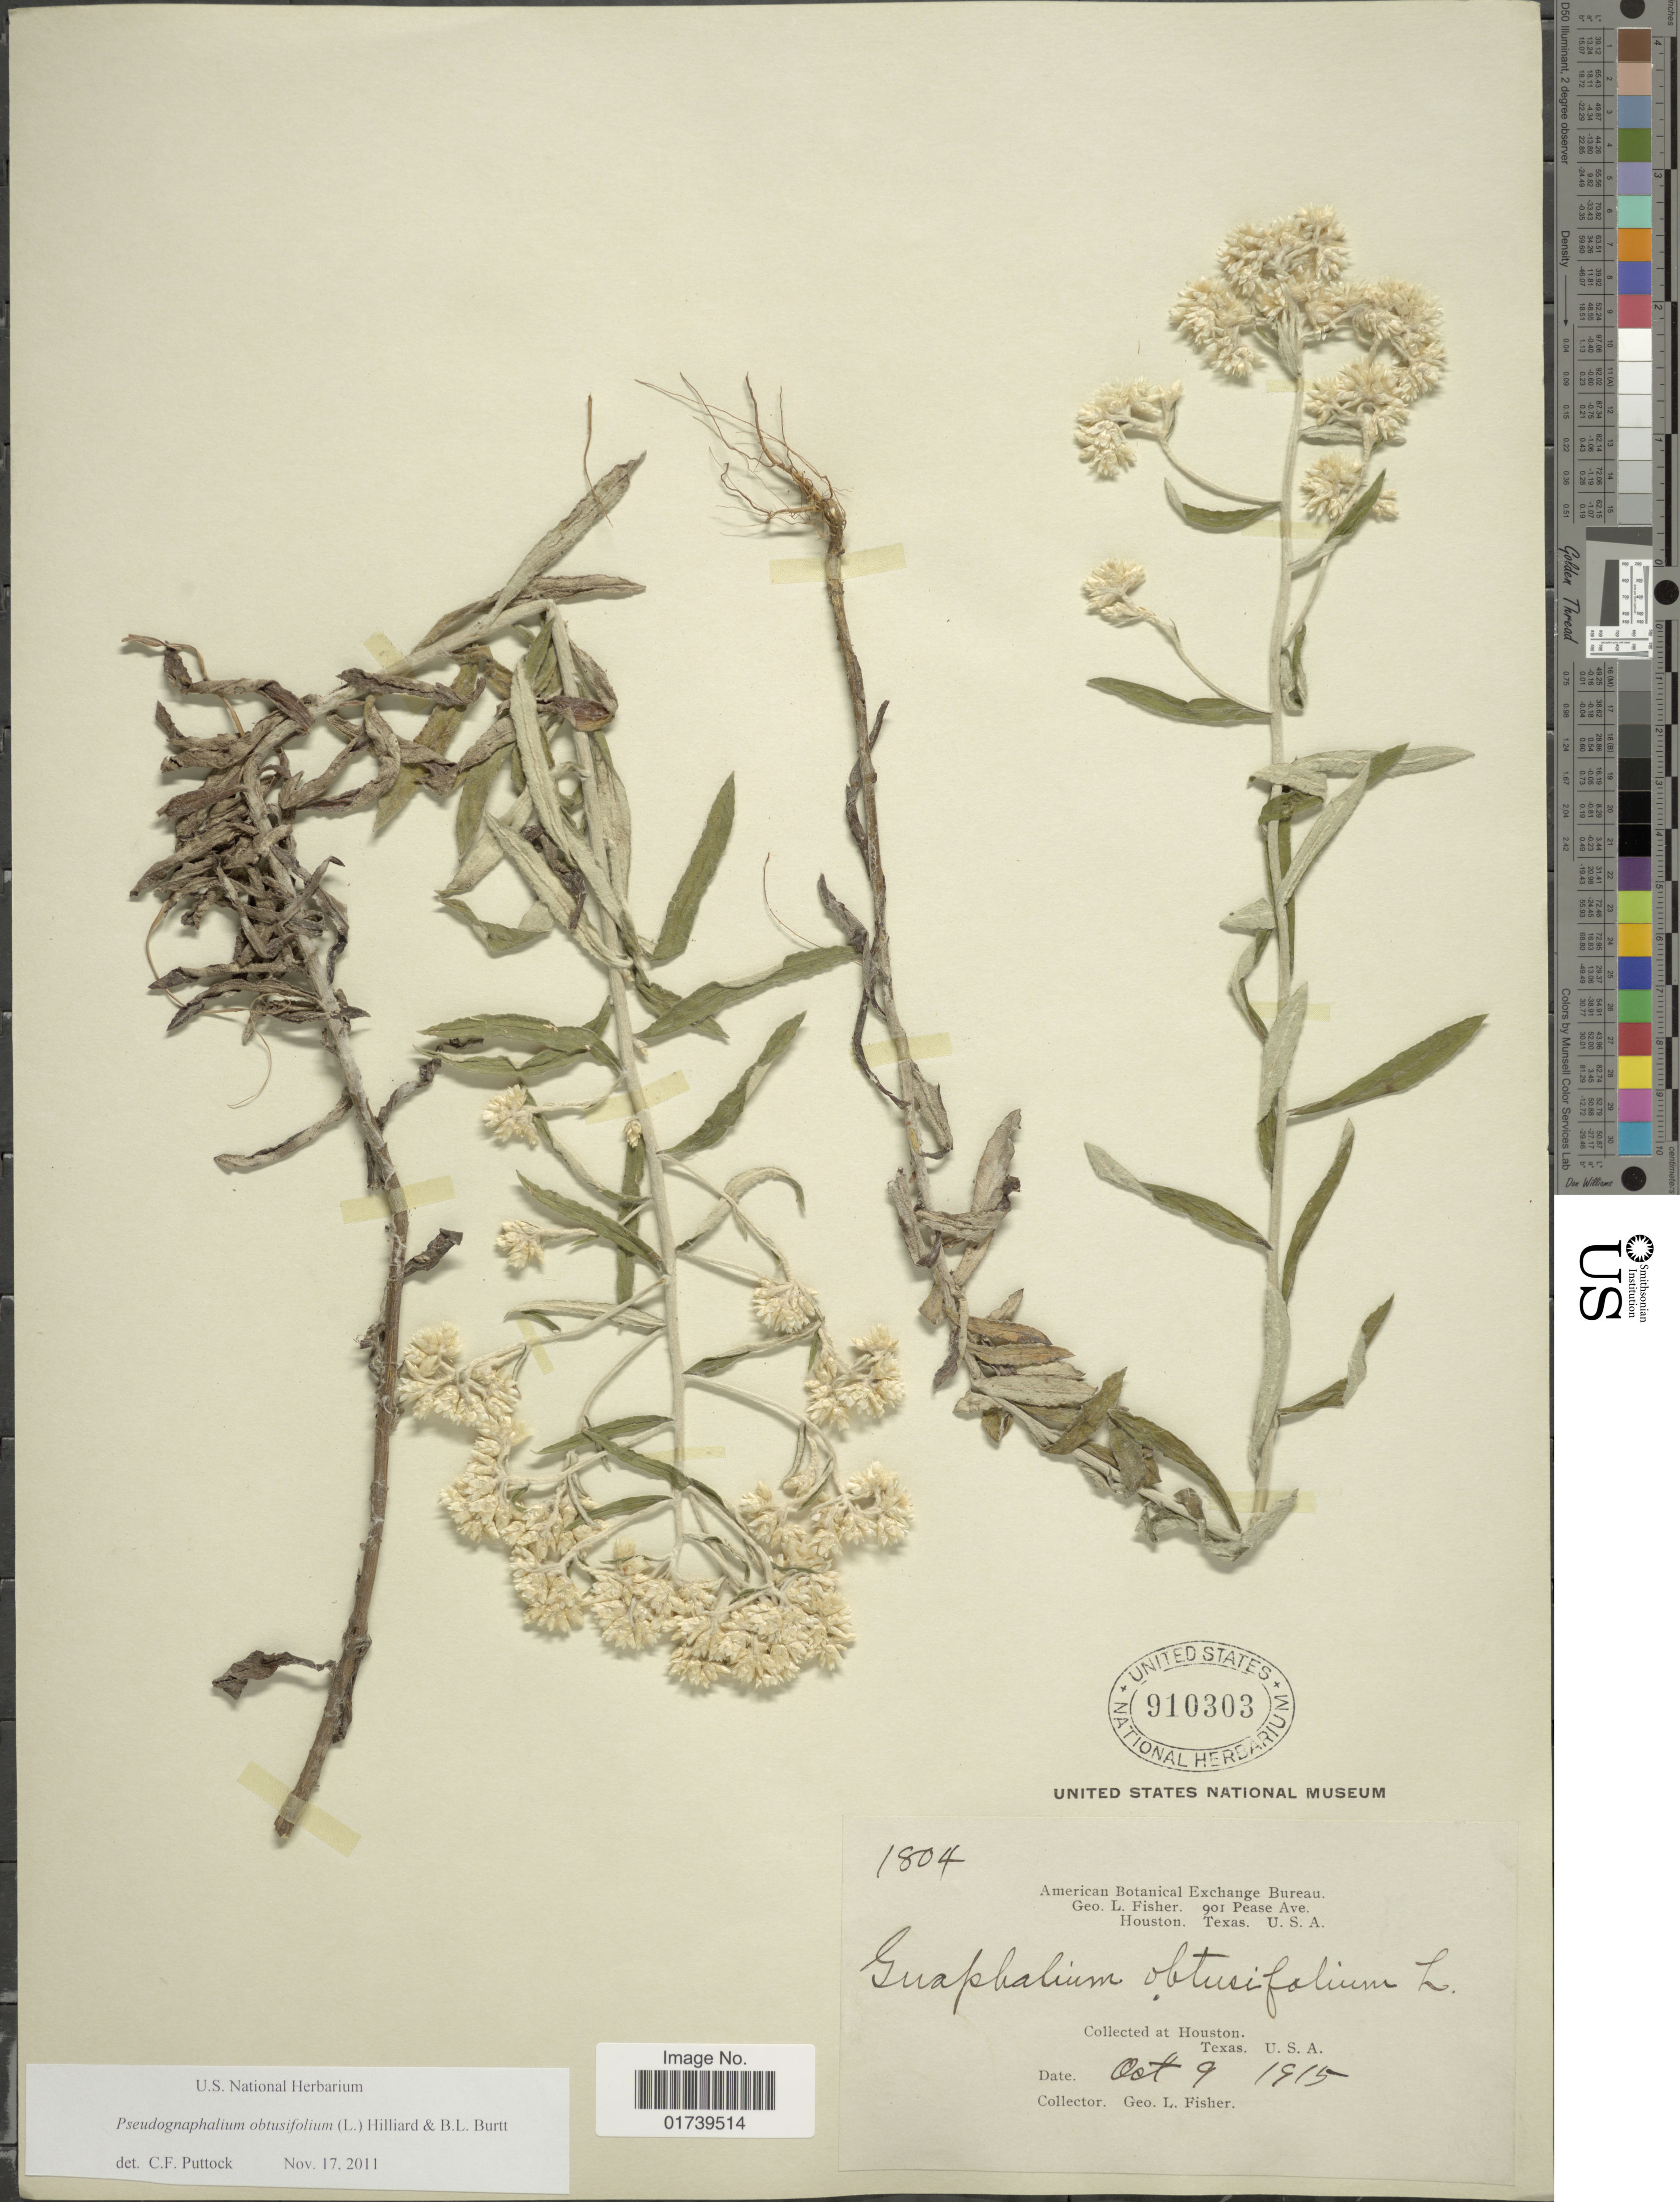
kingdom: Plantae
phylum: Tracheophyta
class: Magnoliopsida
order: Asterales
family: Asteraceae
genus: Pseudognaphalium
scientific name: Pseudognaphalium obtusifolium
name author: (L.) Hilliard & B.L. Burtt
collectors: G. L. Fisher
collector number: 1804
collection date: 1915-10-09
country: United States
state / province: Texas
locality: Houston, Texas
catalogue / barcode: US 910303